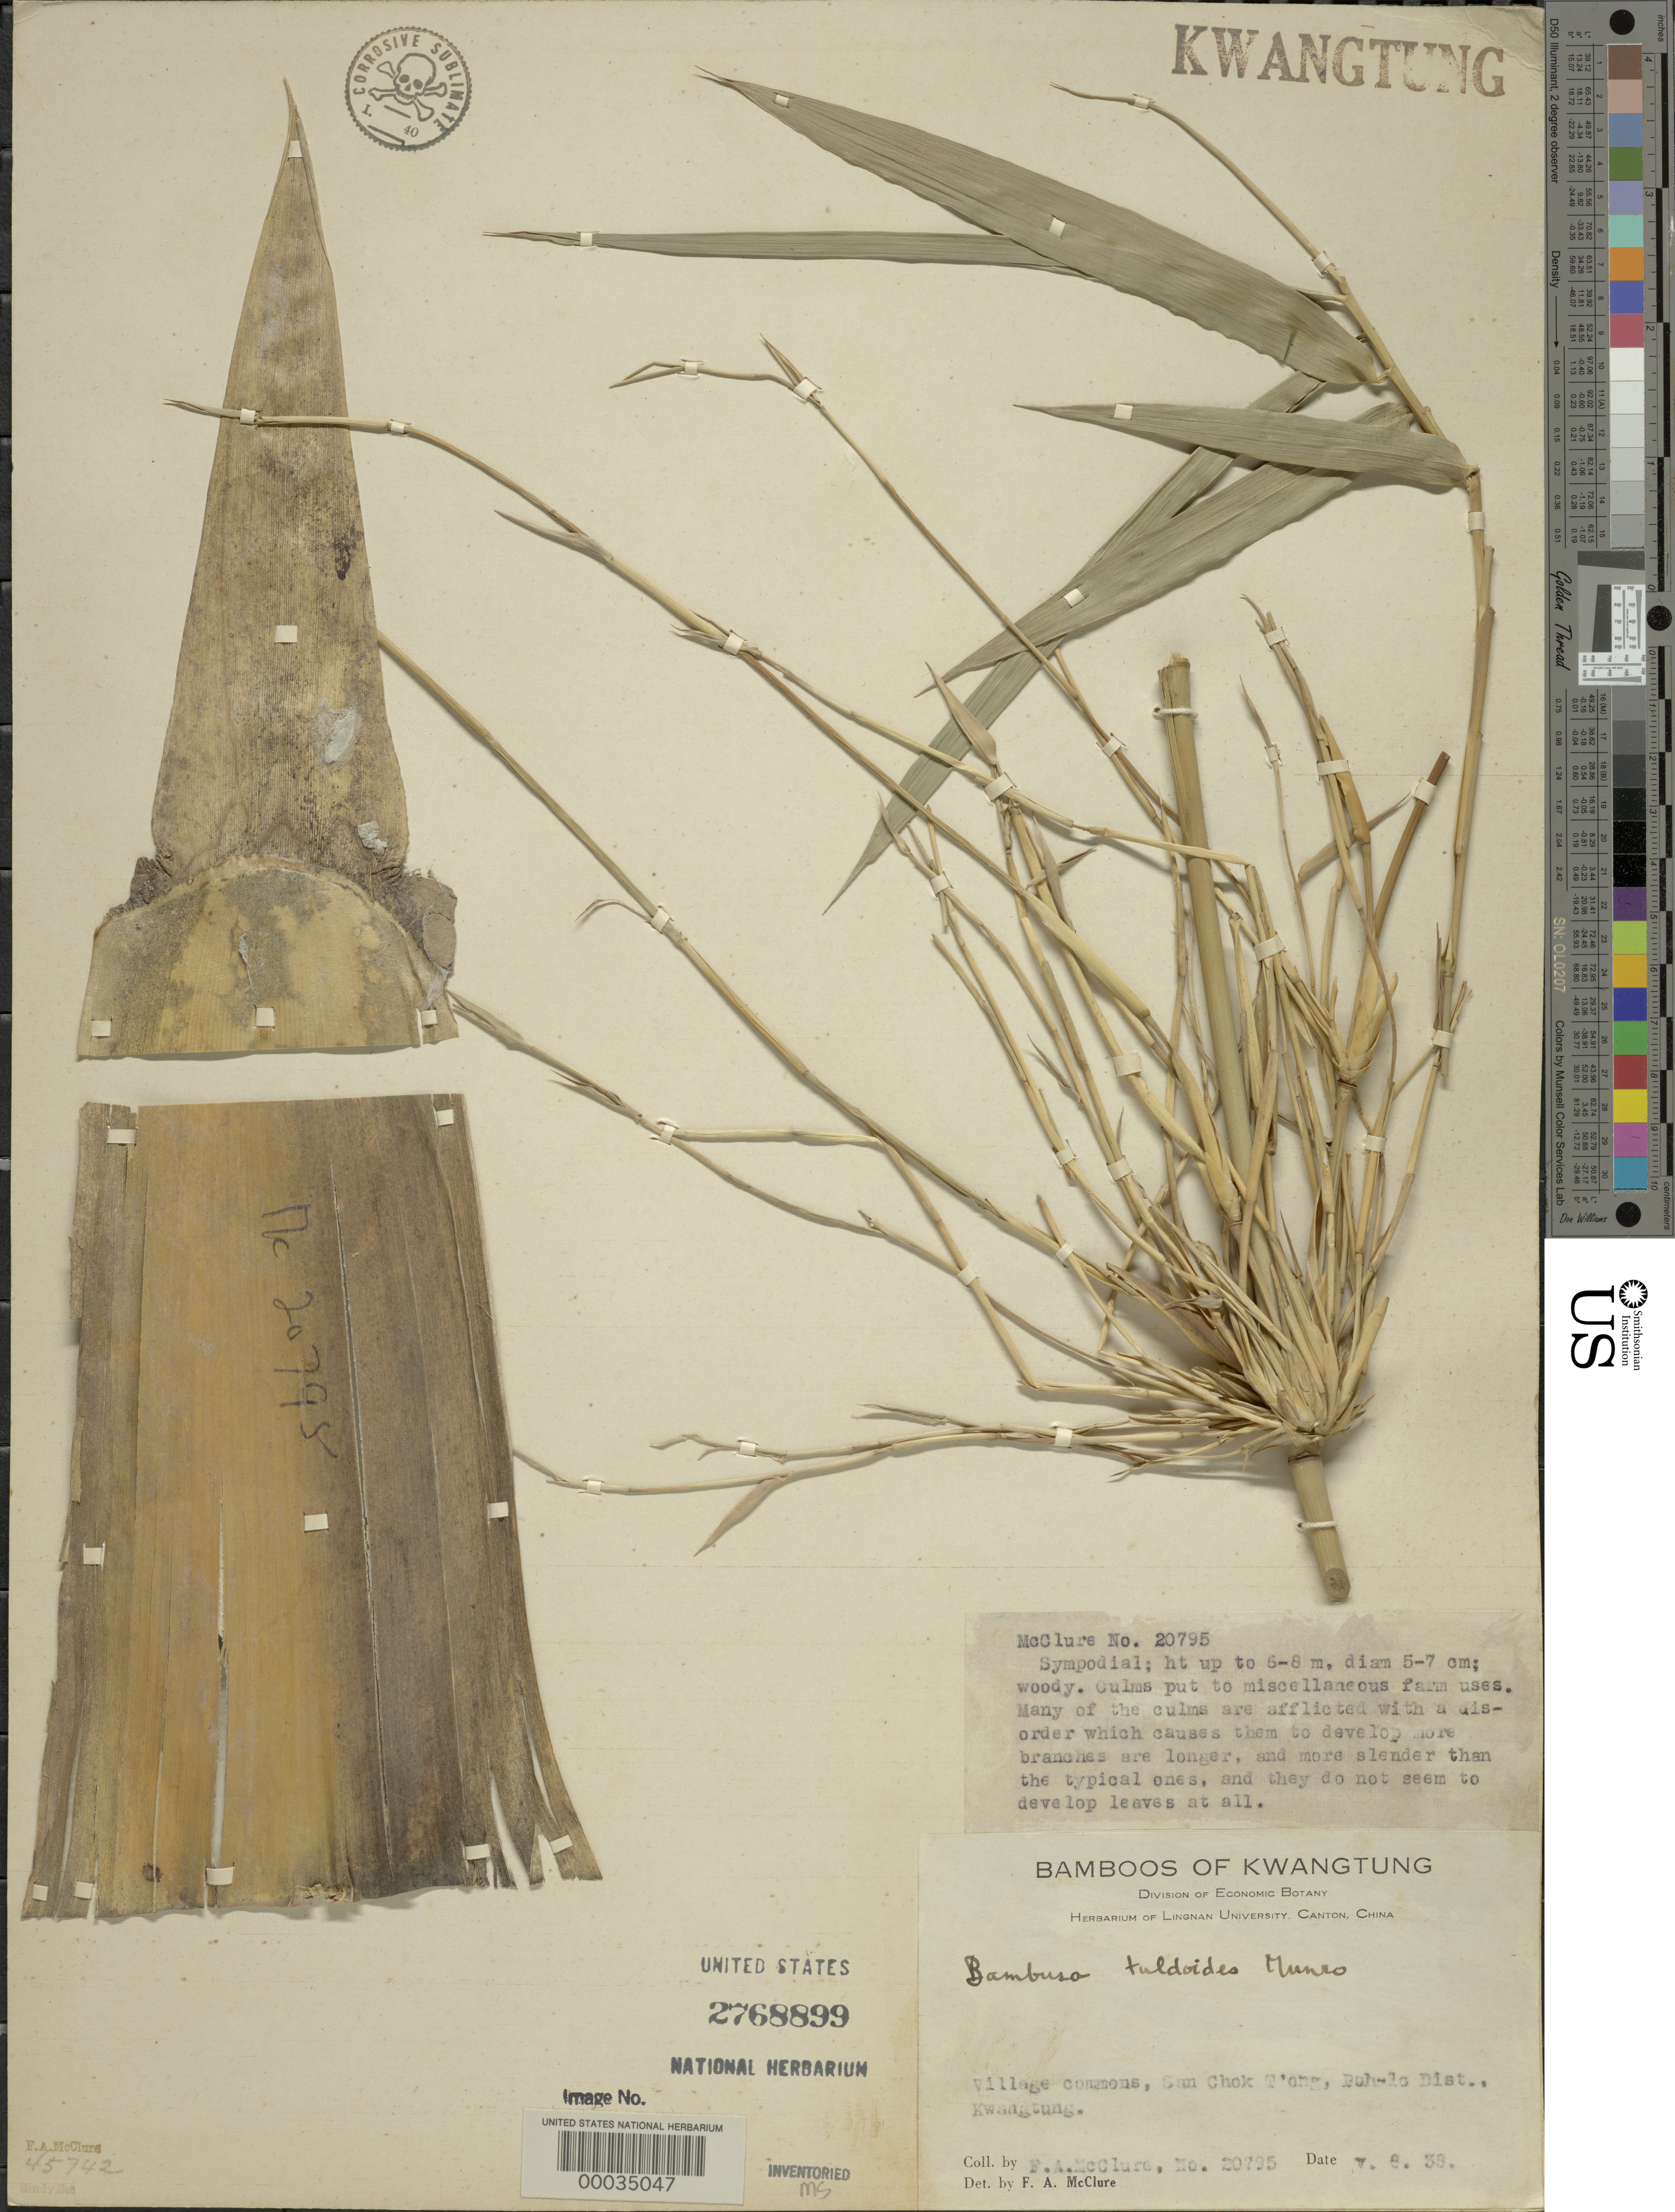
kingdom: Plantae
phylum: Tracheophyta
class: Liliopsida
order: Poales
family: Poaceae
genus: Bambusa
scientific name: Bambusa tuldoides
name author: Munro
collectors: F. A. McClure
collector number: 20795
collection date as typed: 08 May 1938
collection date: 1938-05-08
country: China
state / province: Guangdong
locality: San chok t'ang, peh-le dist.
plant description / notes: McClure study set 45742 or LU number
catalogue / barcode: US 2768899